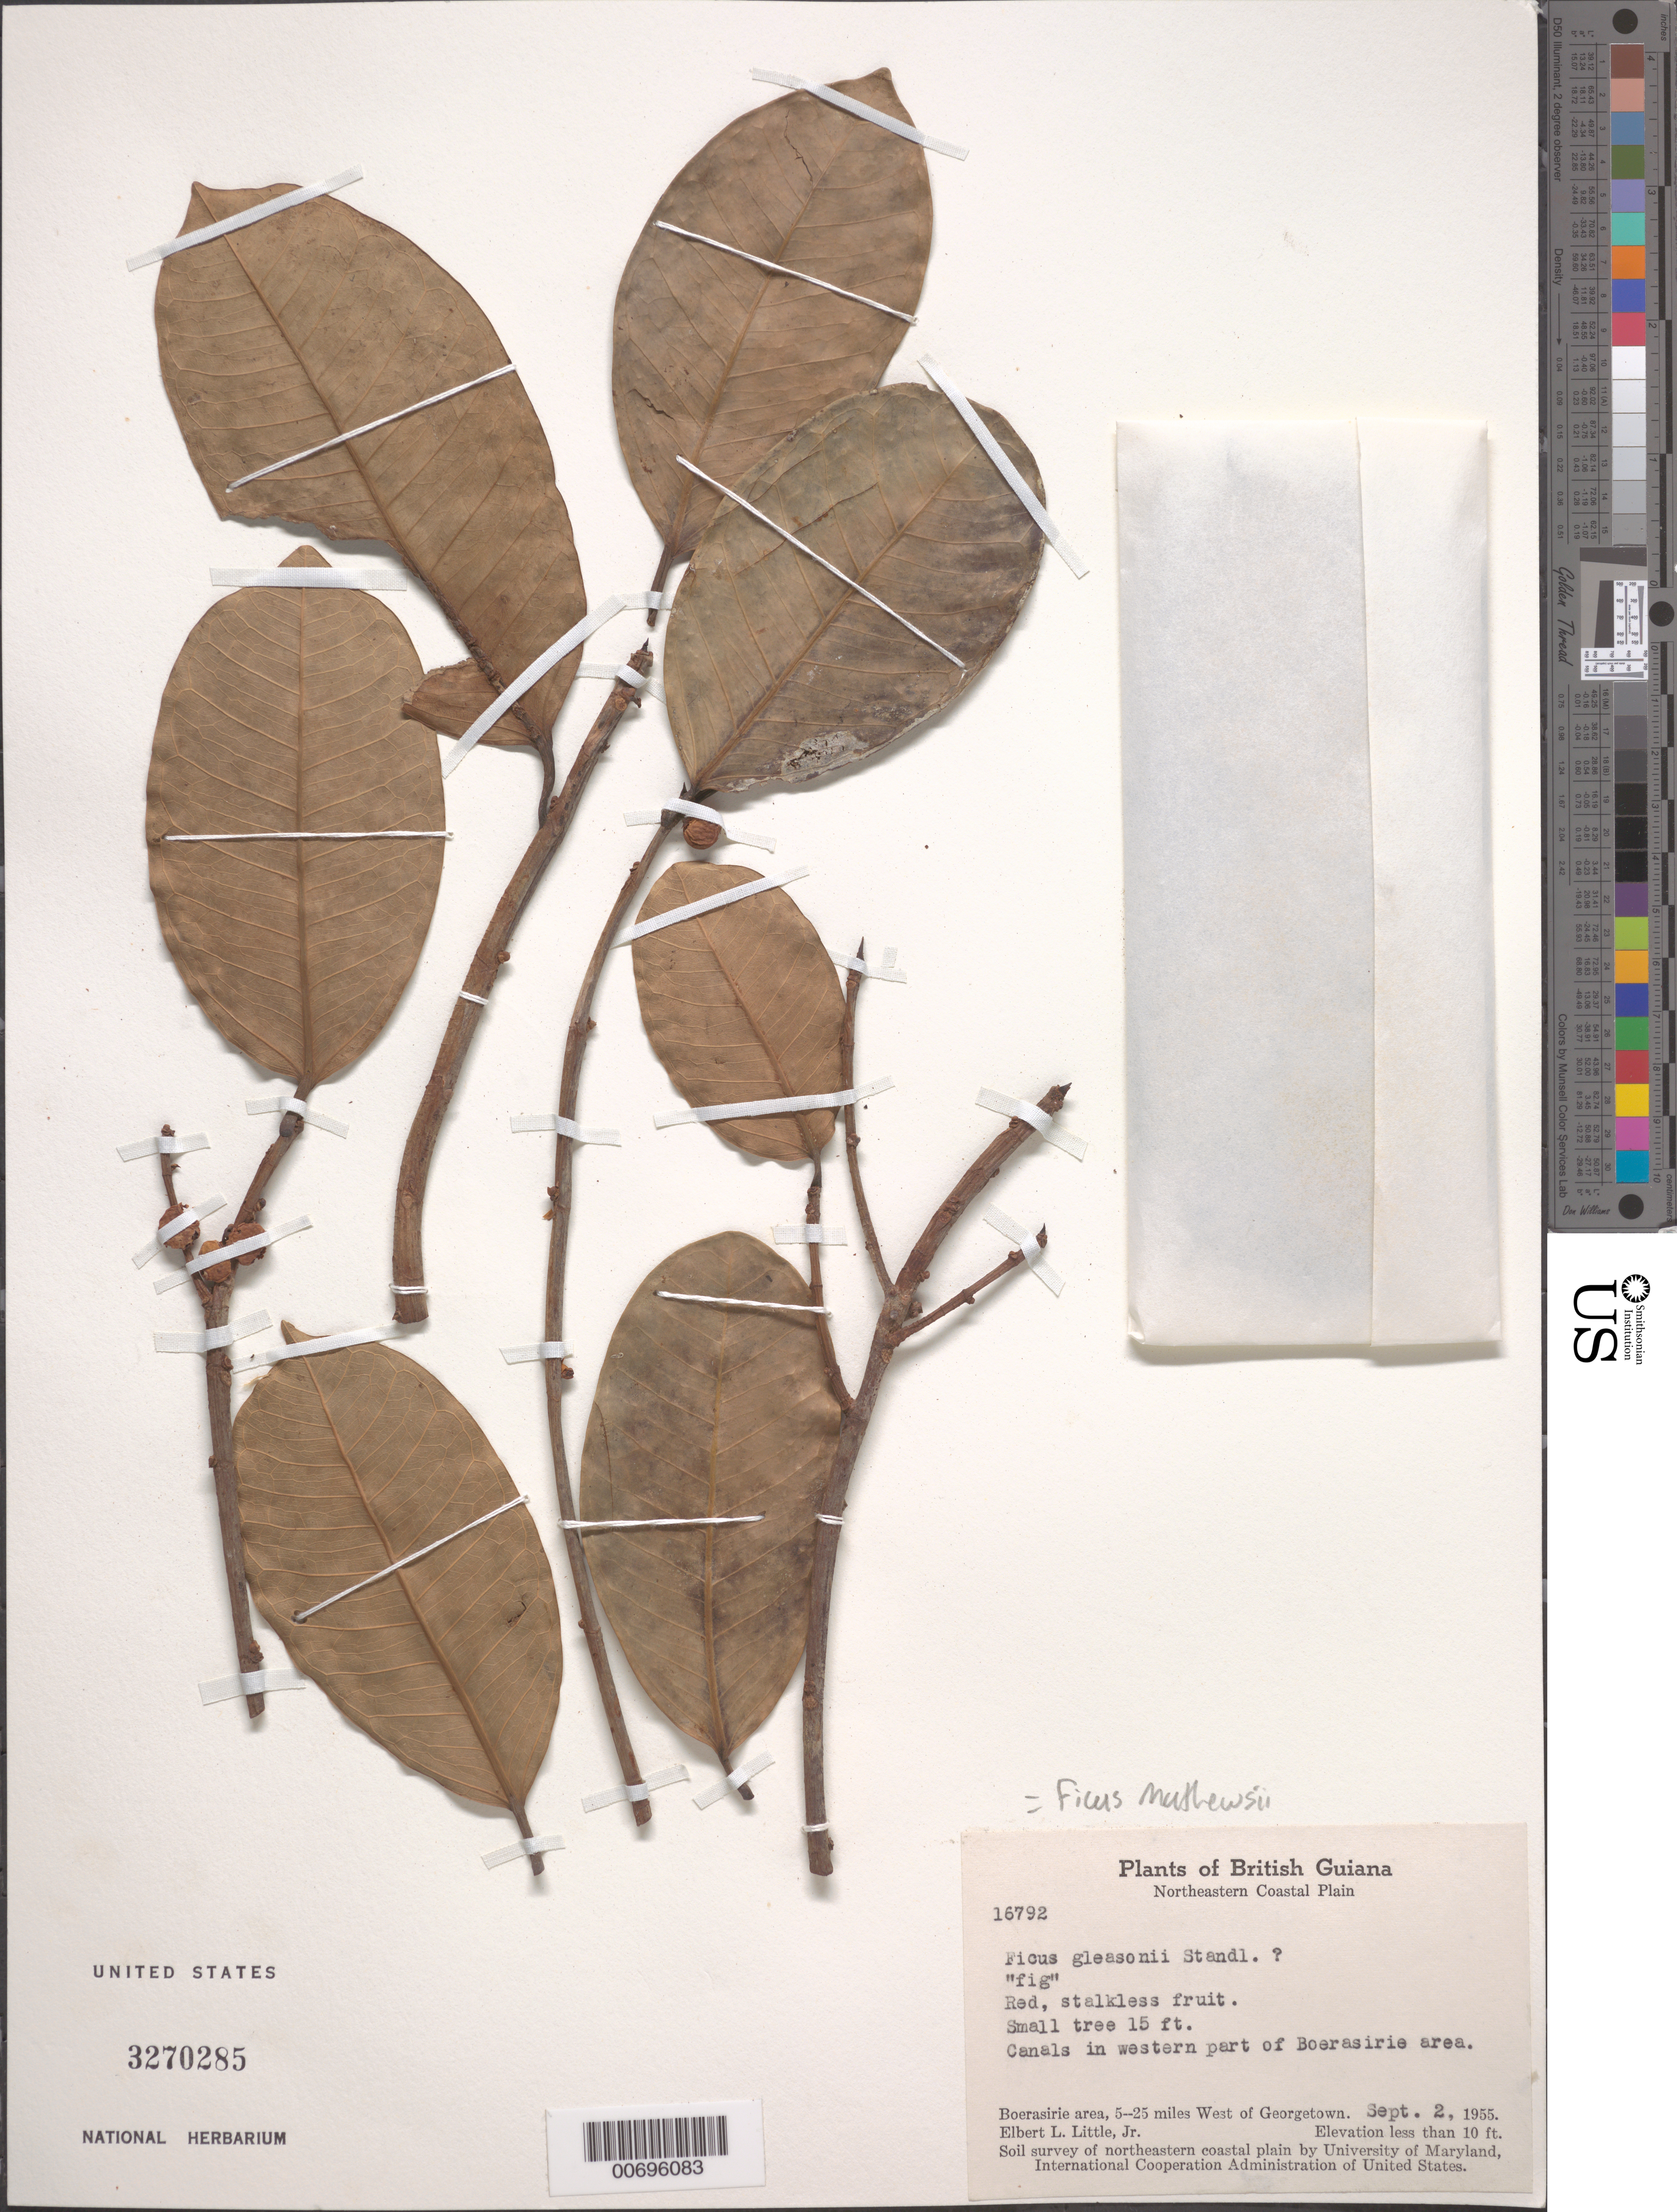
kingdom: Plantae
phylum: Tracheophyta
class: Magnoliopsida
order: Rosales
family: Moraceae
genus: Ficus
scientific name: Ficus gleasonii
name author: Standl.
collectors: E. L. Little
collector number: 16792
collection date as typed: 2-Sep-55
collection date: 1955-09-02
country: Guyana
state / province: Essequibo Isl-W. Demerara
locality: Boerasirie area, Bonasika R., 5-25 mi. W of Georgetown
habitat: Canals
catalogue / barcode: US 3270285